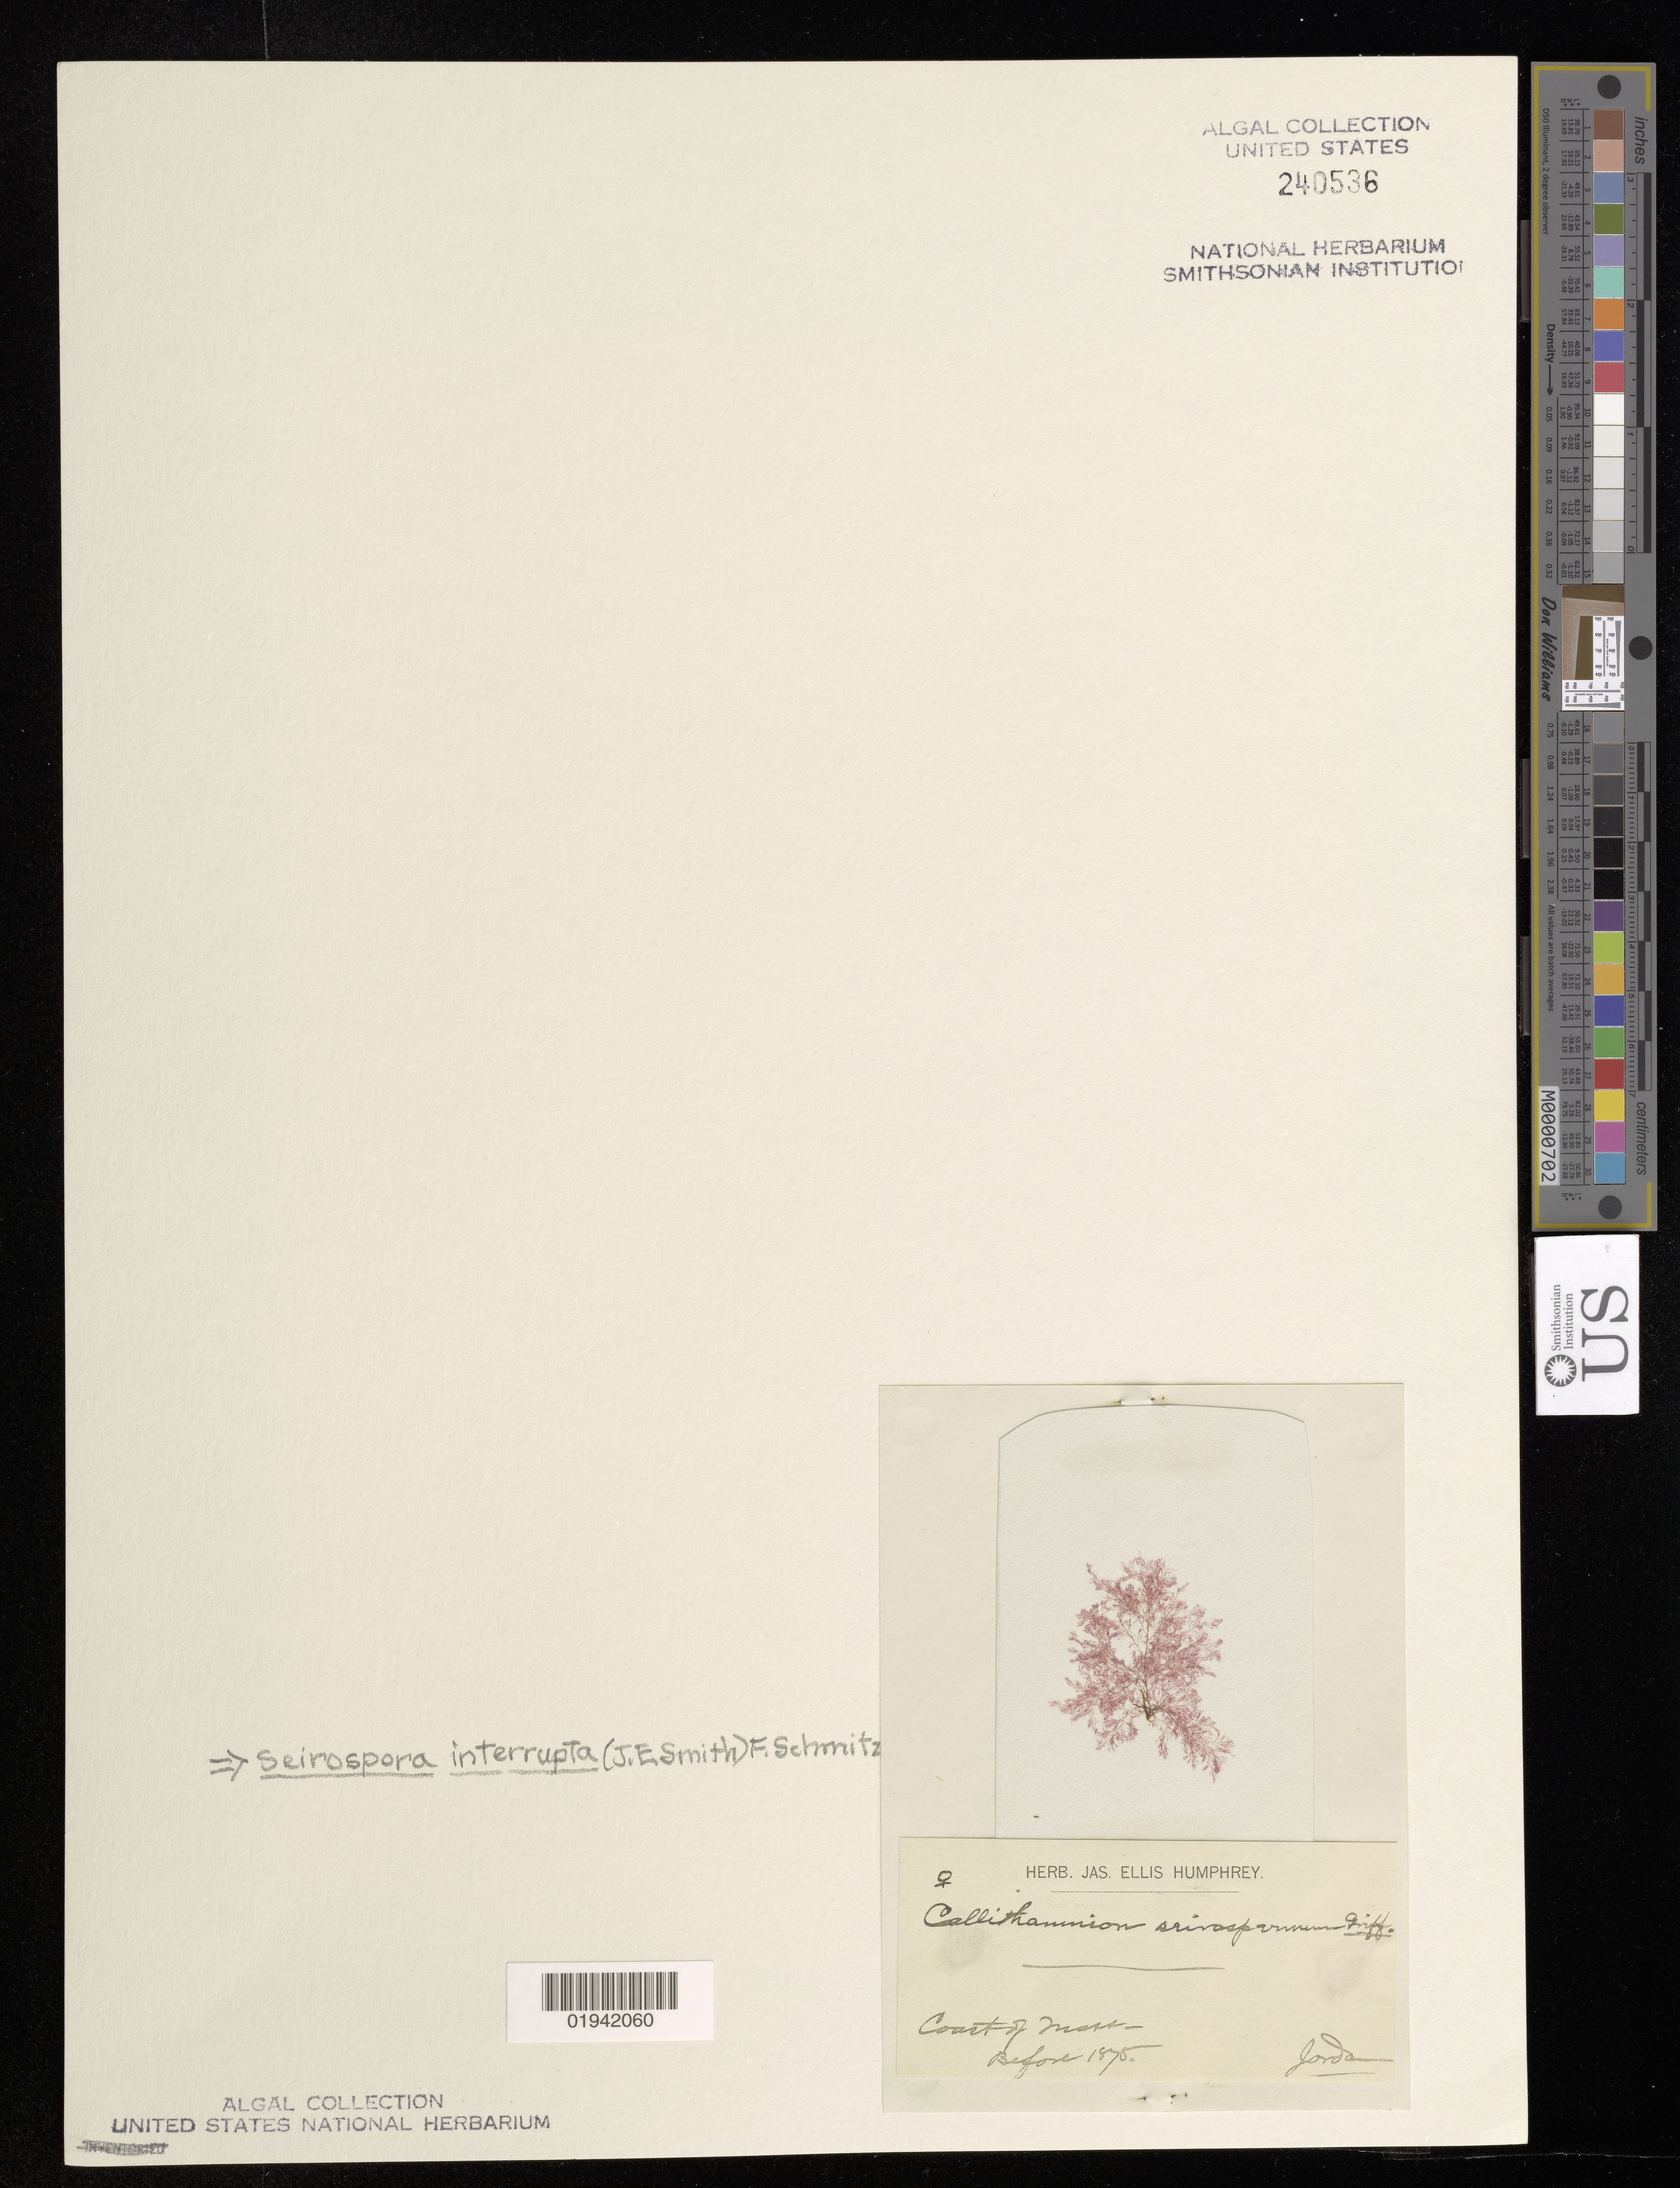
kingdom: Plantae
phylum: Rhodophyta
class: Florideophyceae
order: Ceramiales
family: Callithamniaceae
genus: Seirospora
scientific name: Seirospora interrupta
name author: (Sm.) F. Schmitz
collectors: -. Jordan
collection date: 1875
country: United States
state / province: Massachusetts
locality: Coast of Mass.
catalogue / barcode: US 240536